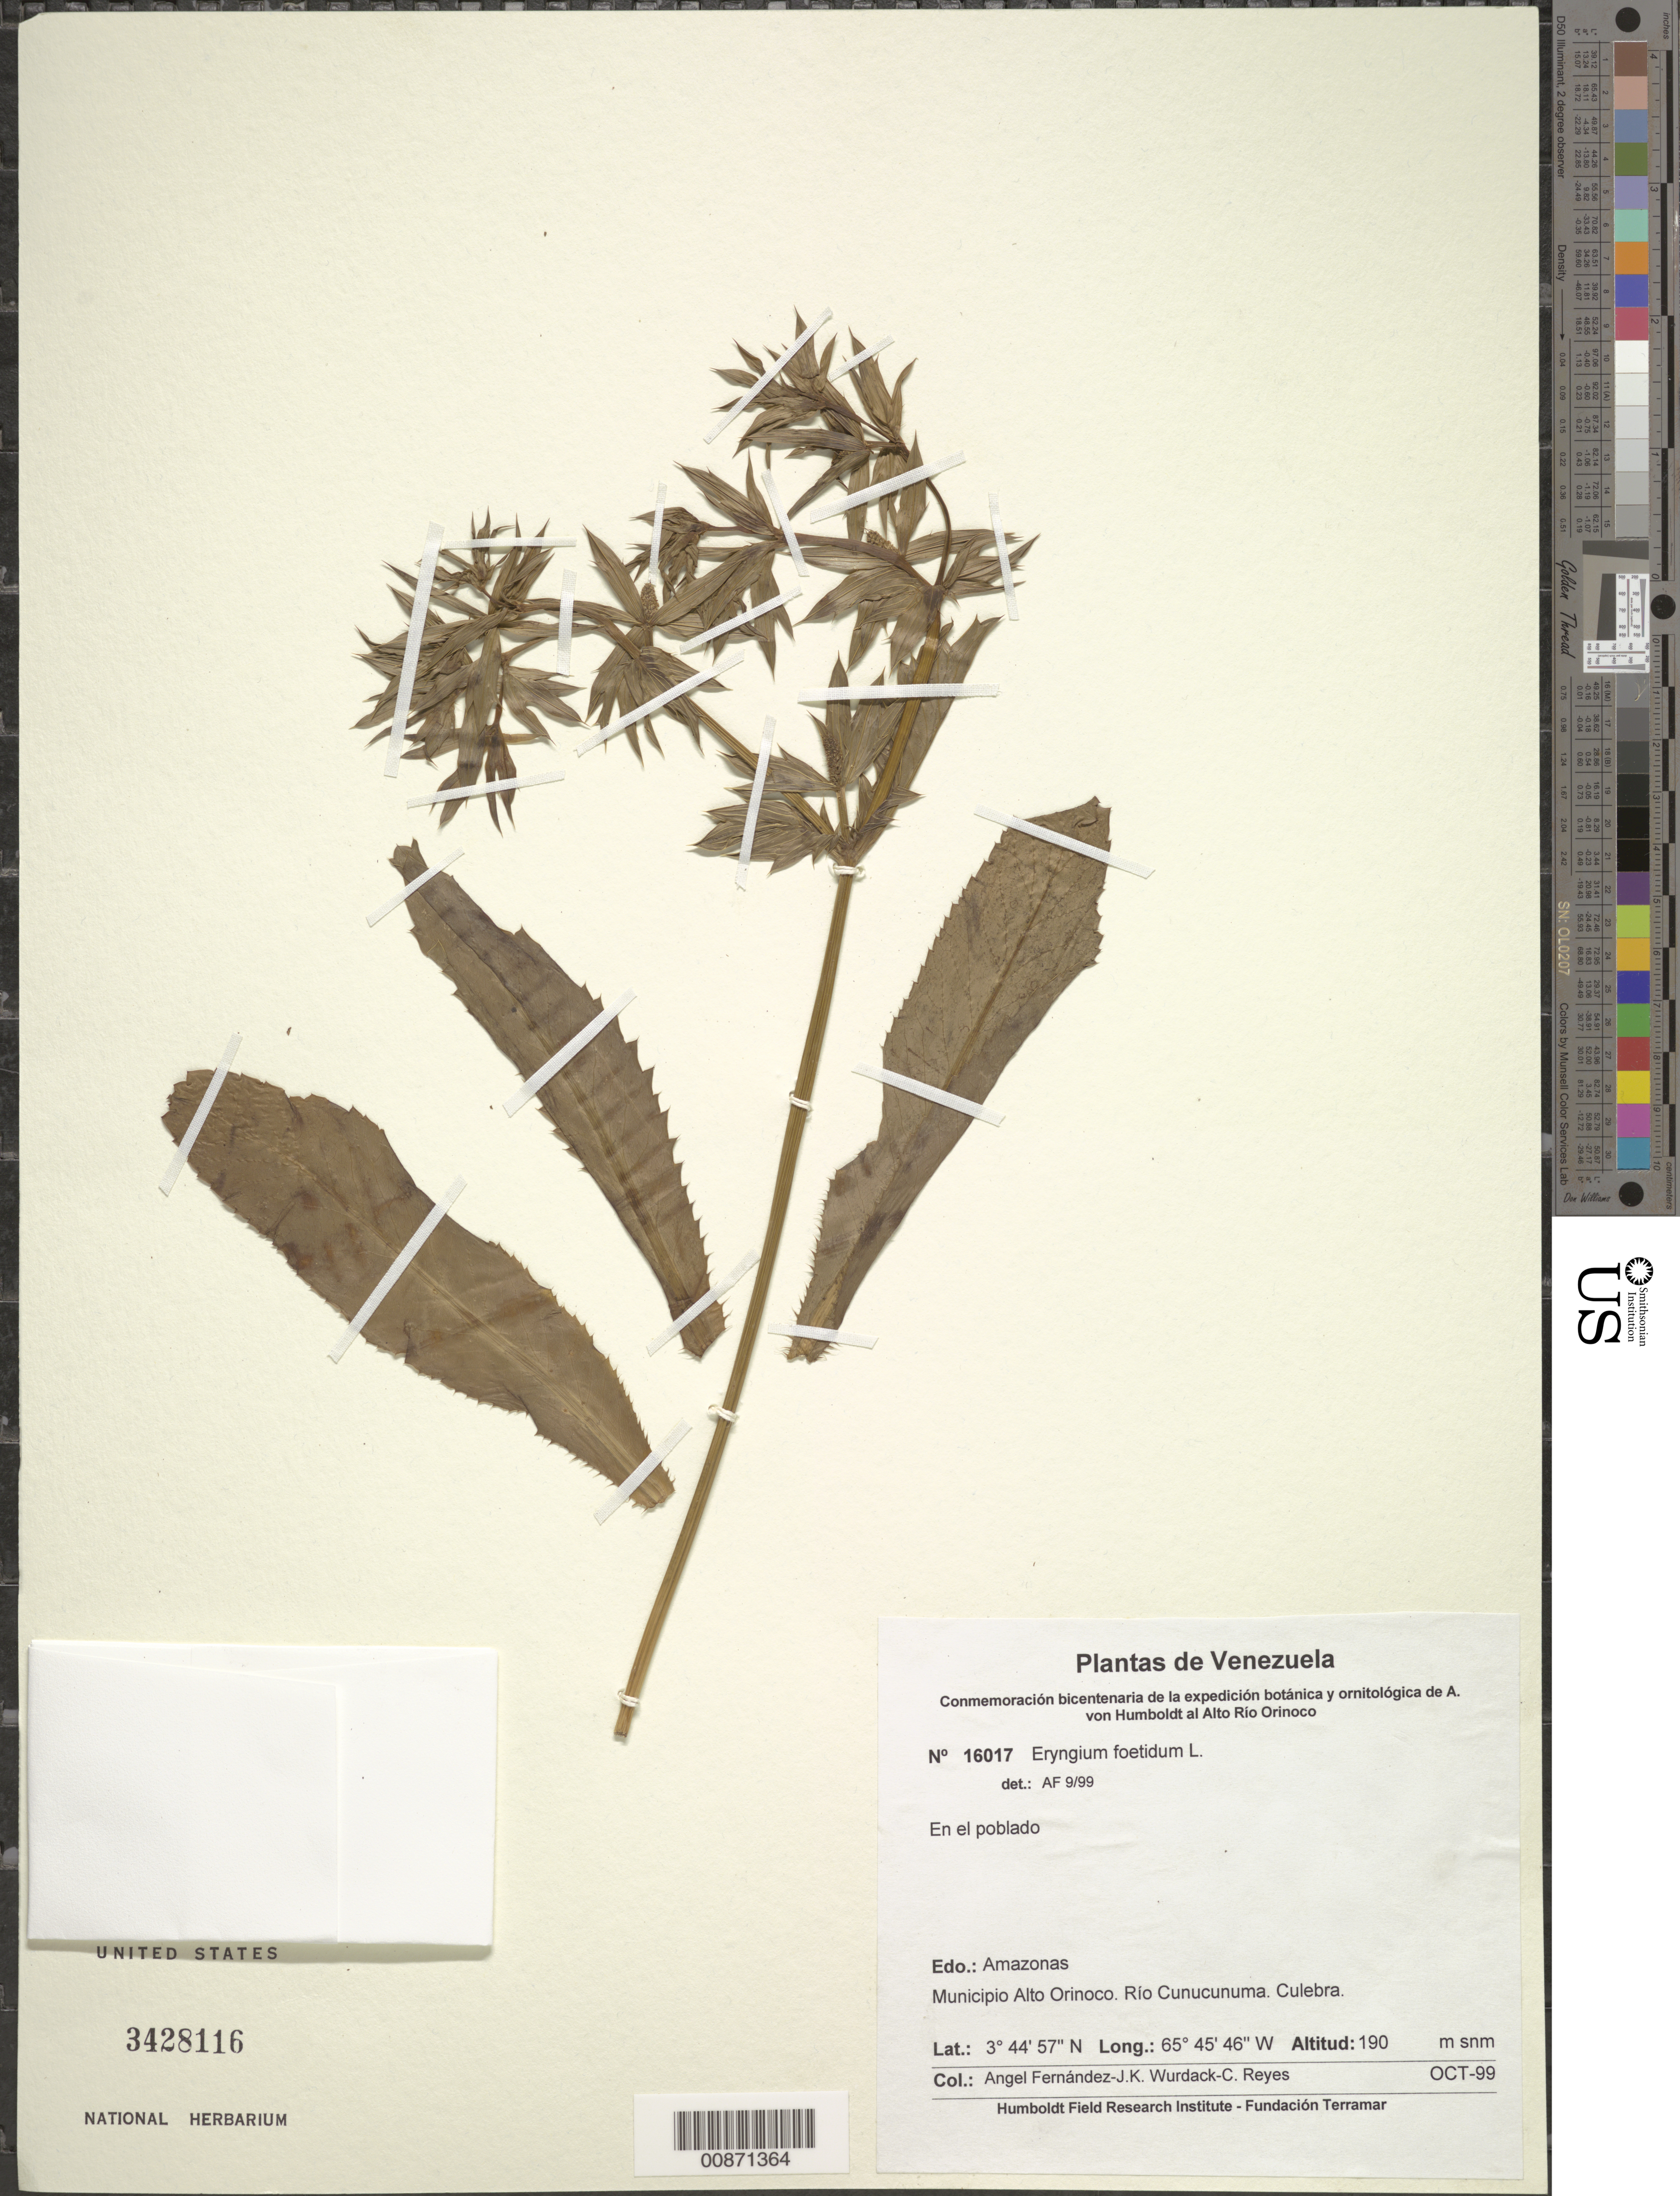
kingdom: Plantae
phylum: Tracheophyta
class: Magnoliopsida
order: Apiales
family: Apiaceae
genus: Eryngium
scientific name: Eryngium foetidum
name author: L.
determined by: Fernández, A.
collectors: A. Fernández, K. Wurdack & C. Reyes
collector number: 16017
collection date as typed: Oct-99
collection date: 1999-10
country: Venezuela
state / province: Amazonas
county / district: Alto Orinoco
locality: Río Cunucunuma, Culebra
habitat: En el poblado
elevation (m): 190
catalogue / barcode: US 3428116